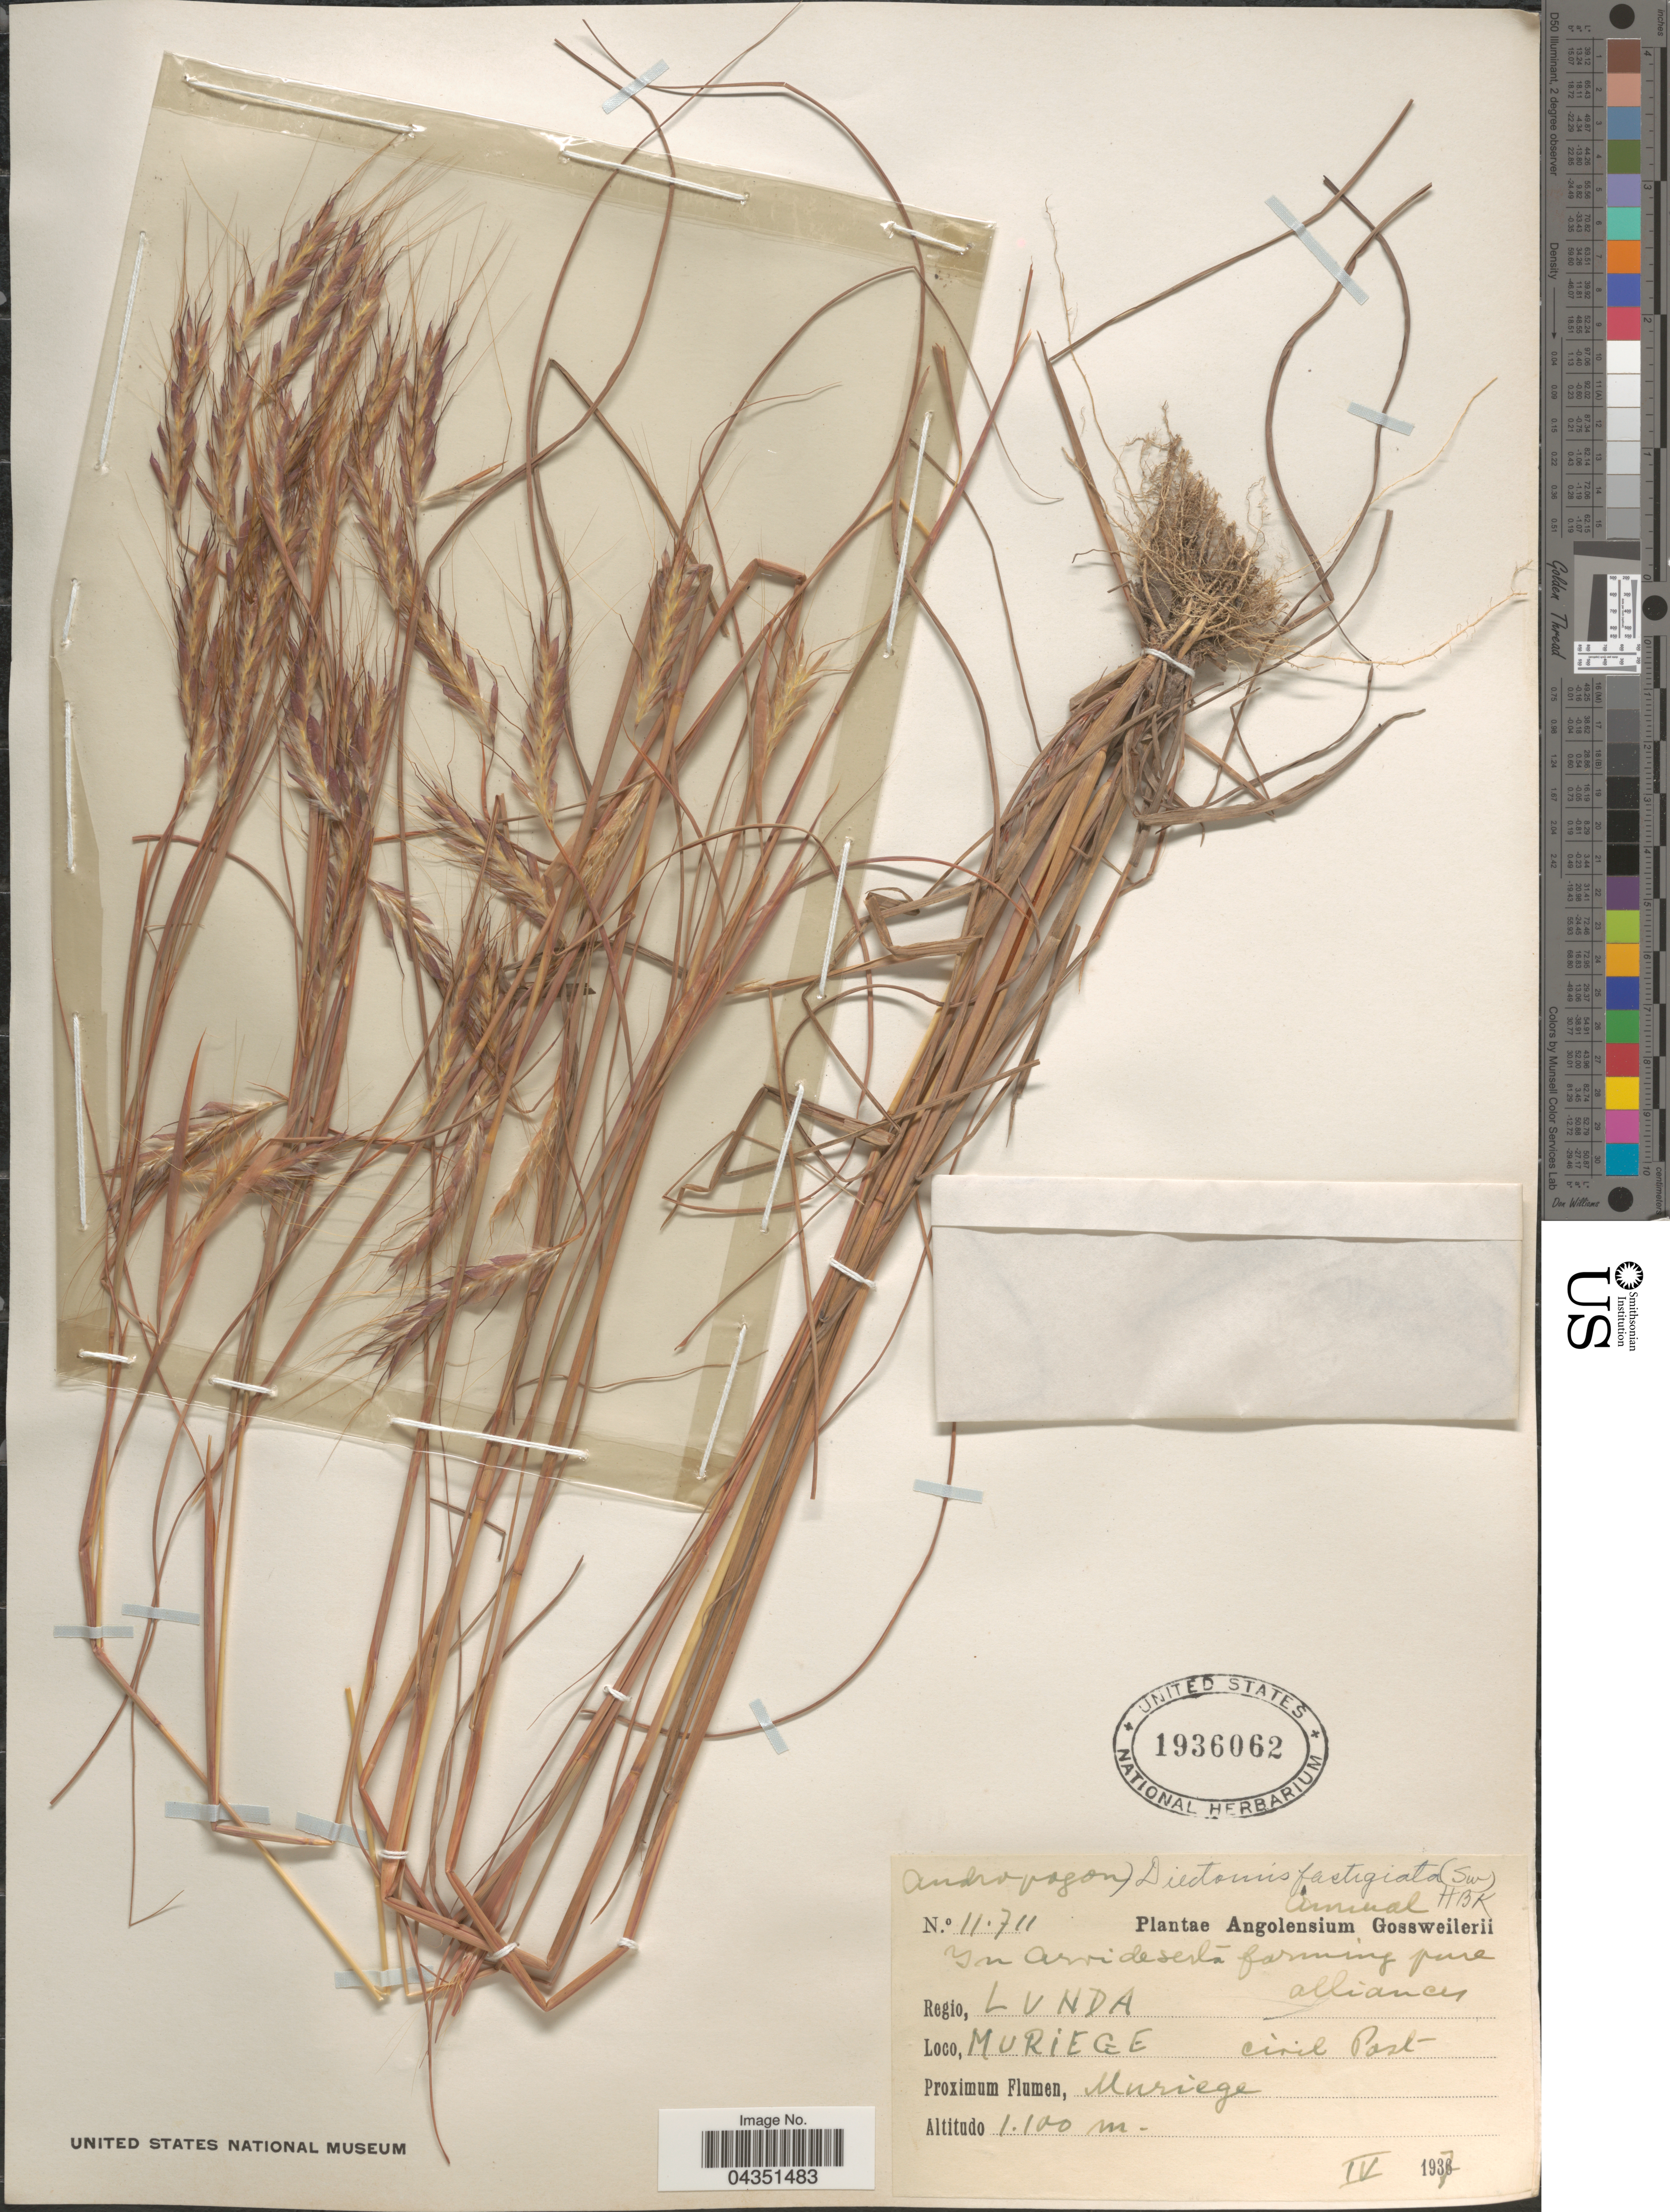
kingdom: Plantae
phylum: Tracheophyta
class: Liliopsida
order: Poales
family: Poaceae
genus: Diectomis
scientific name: Diectomis fastigiata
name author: (Sw.) P. Beauv.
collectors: -. Gossweiler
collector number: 11711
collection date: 1937-04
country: Angola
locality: Regio, Lunda. Muriege. Proximum Flumen, Muriege.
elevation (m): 1100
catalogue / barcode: US 1936062